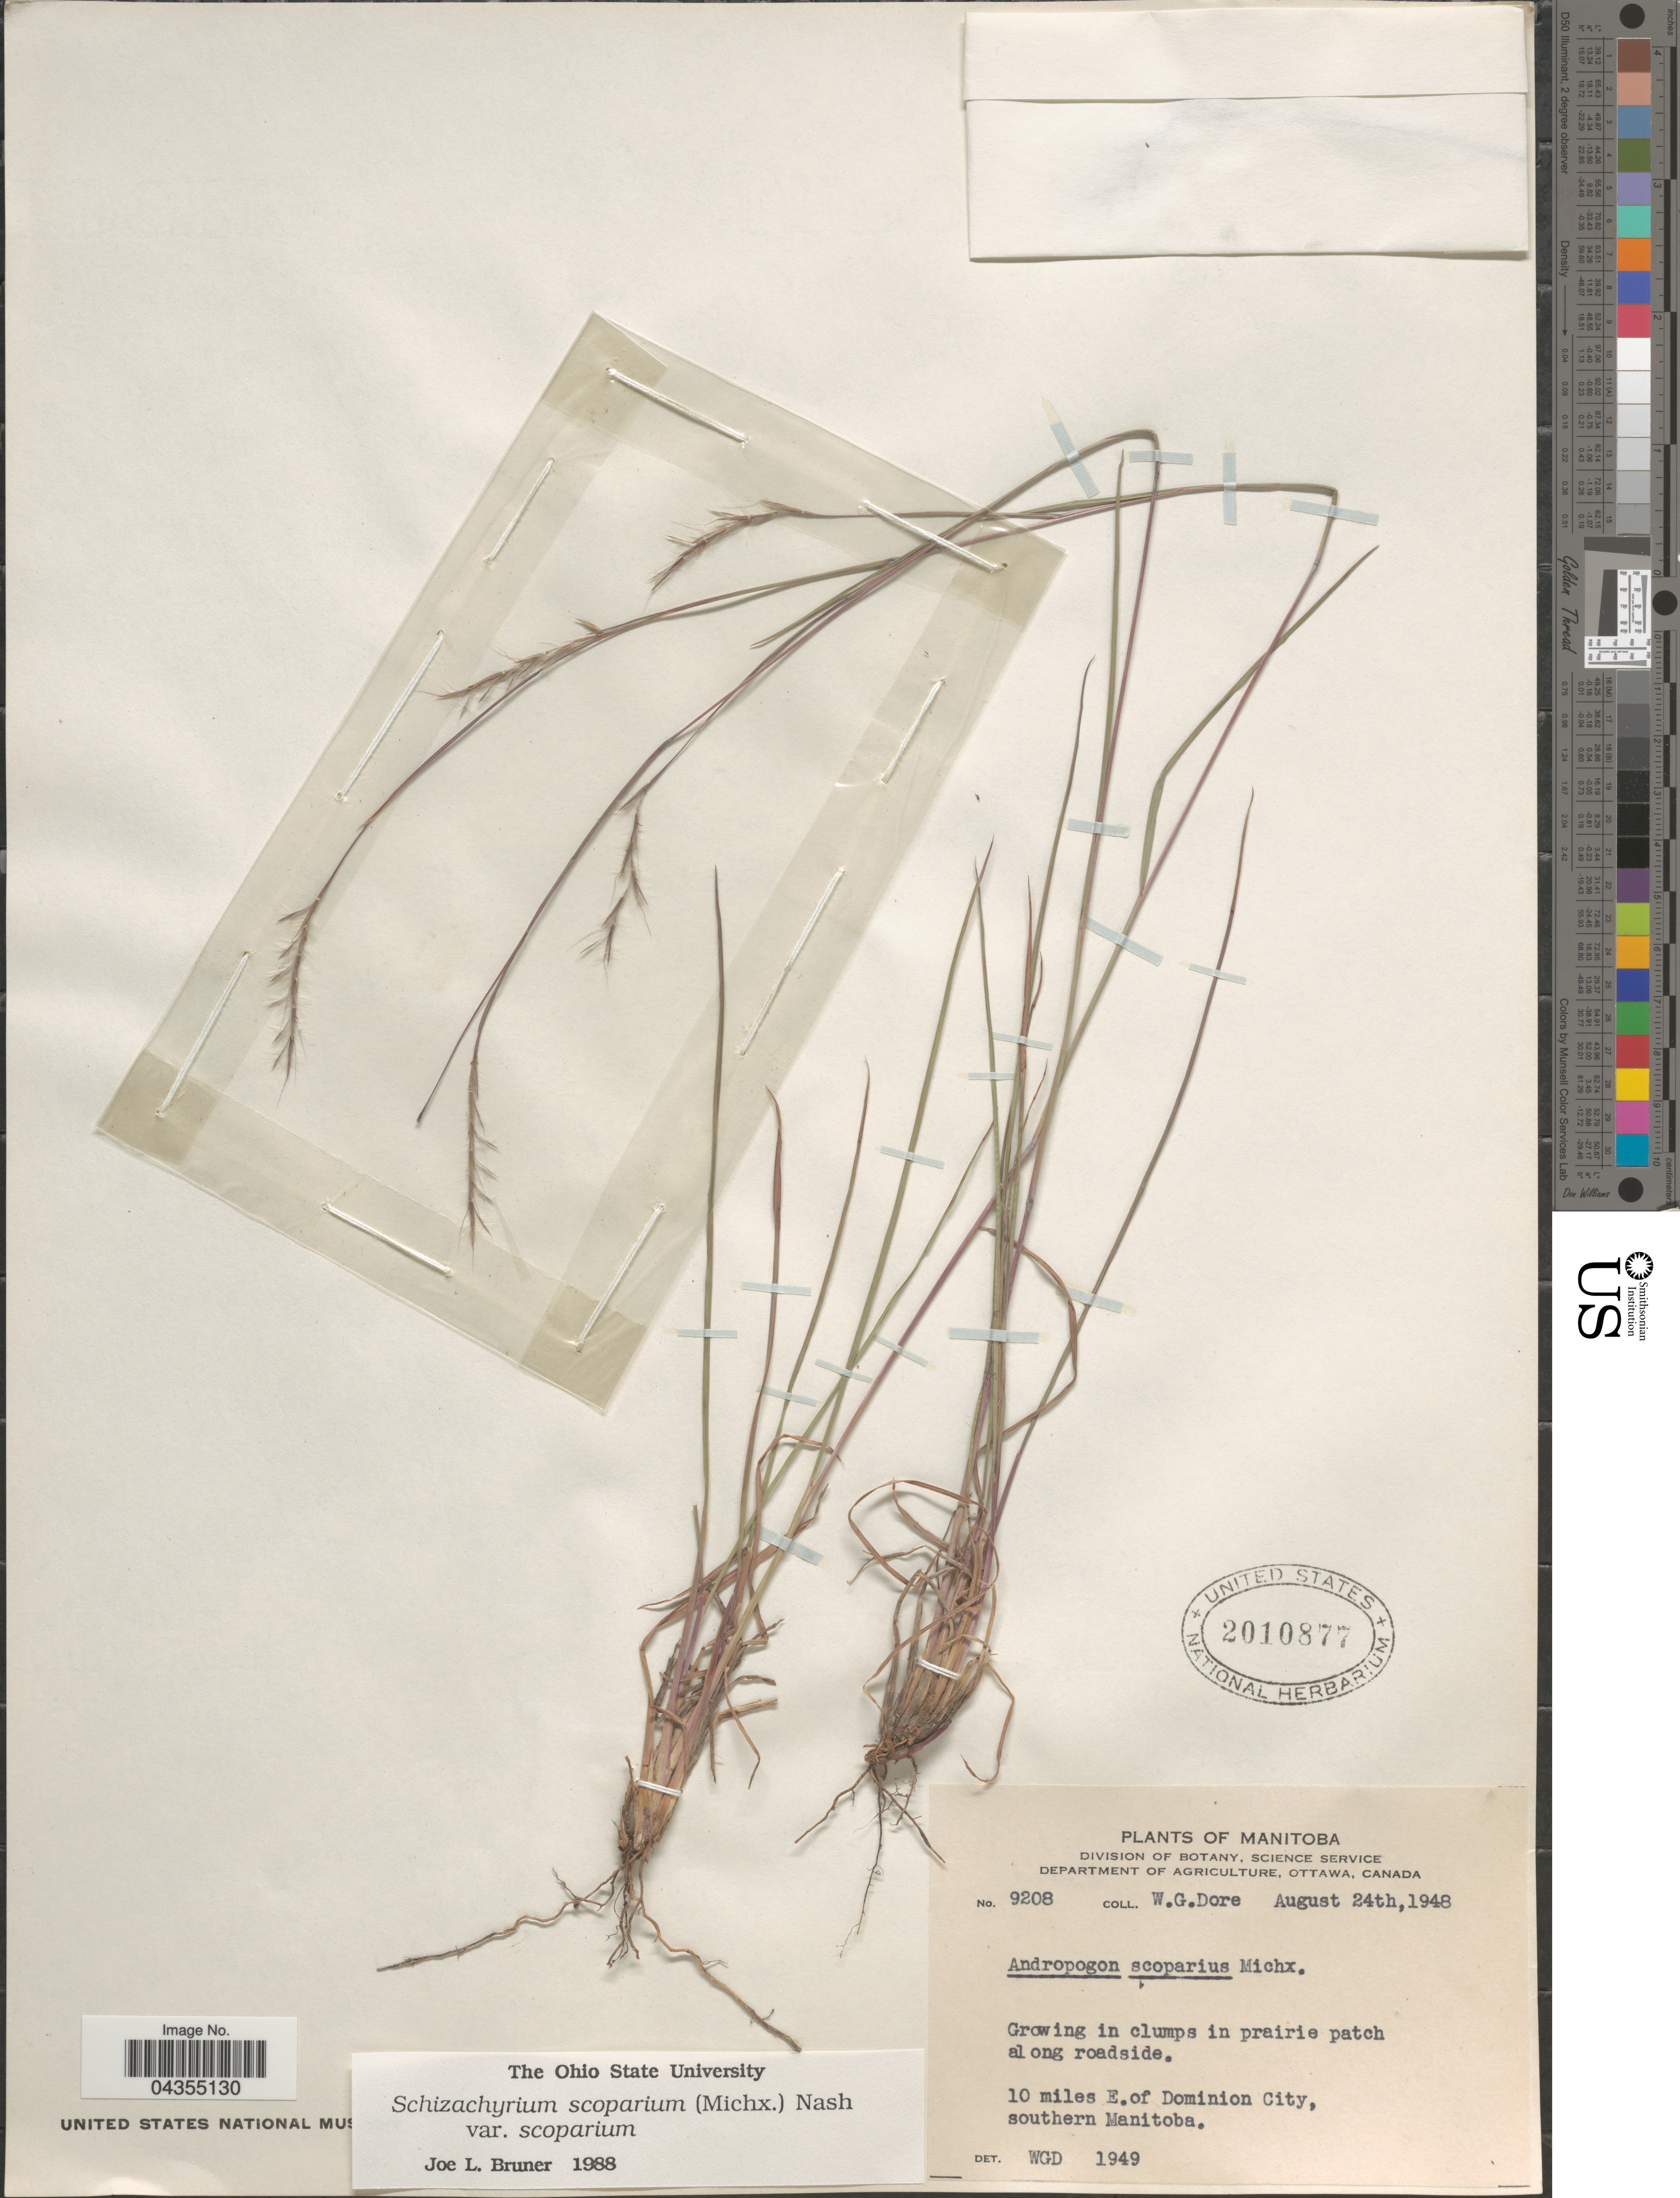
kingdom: Plantae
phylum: Tracheophyta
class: Liliopsida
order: Poales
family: Poaceae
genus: Schizachyrium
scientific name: Schizachyrium scoparium var. scoparium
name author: (Michx.) Nash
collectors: W. Dore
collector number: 9208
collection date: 1948-08-24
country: Canada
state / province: Manitoba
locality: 10 miles E. of Dominion City, southern Manitoba.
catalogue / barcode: US 2010877